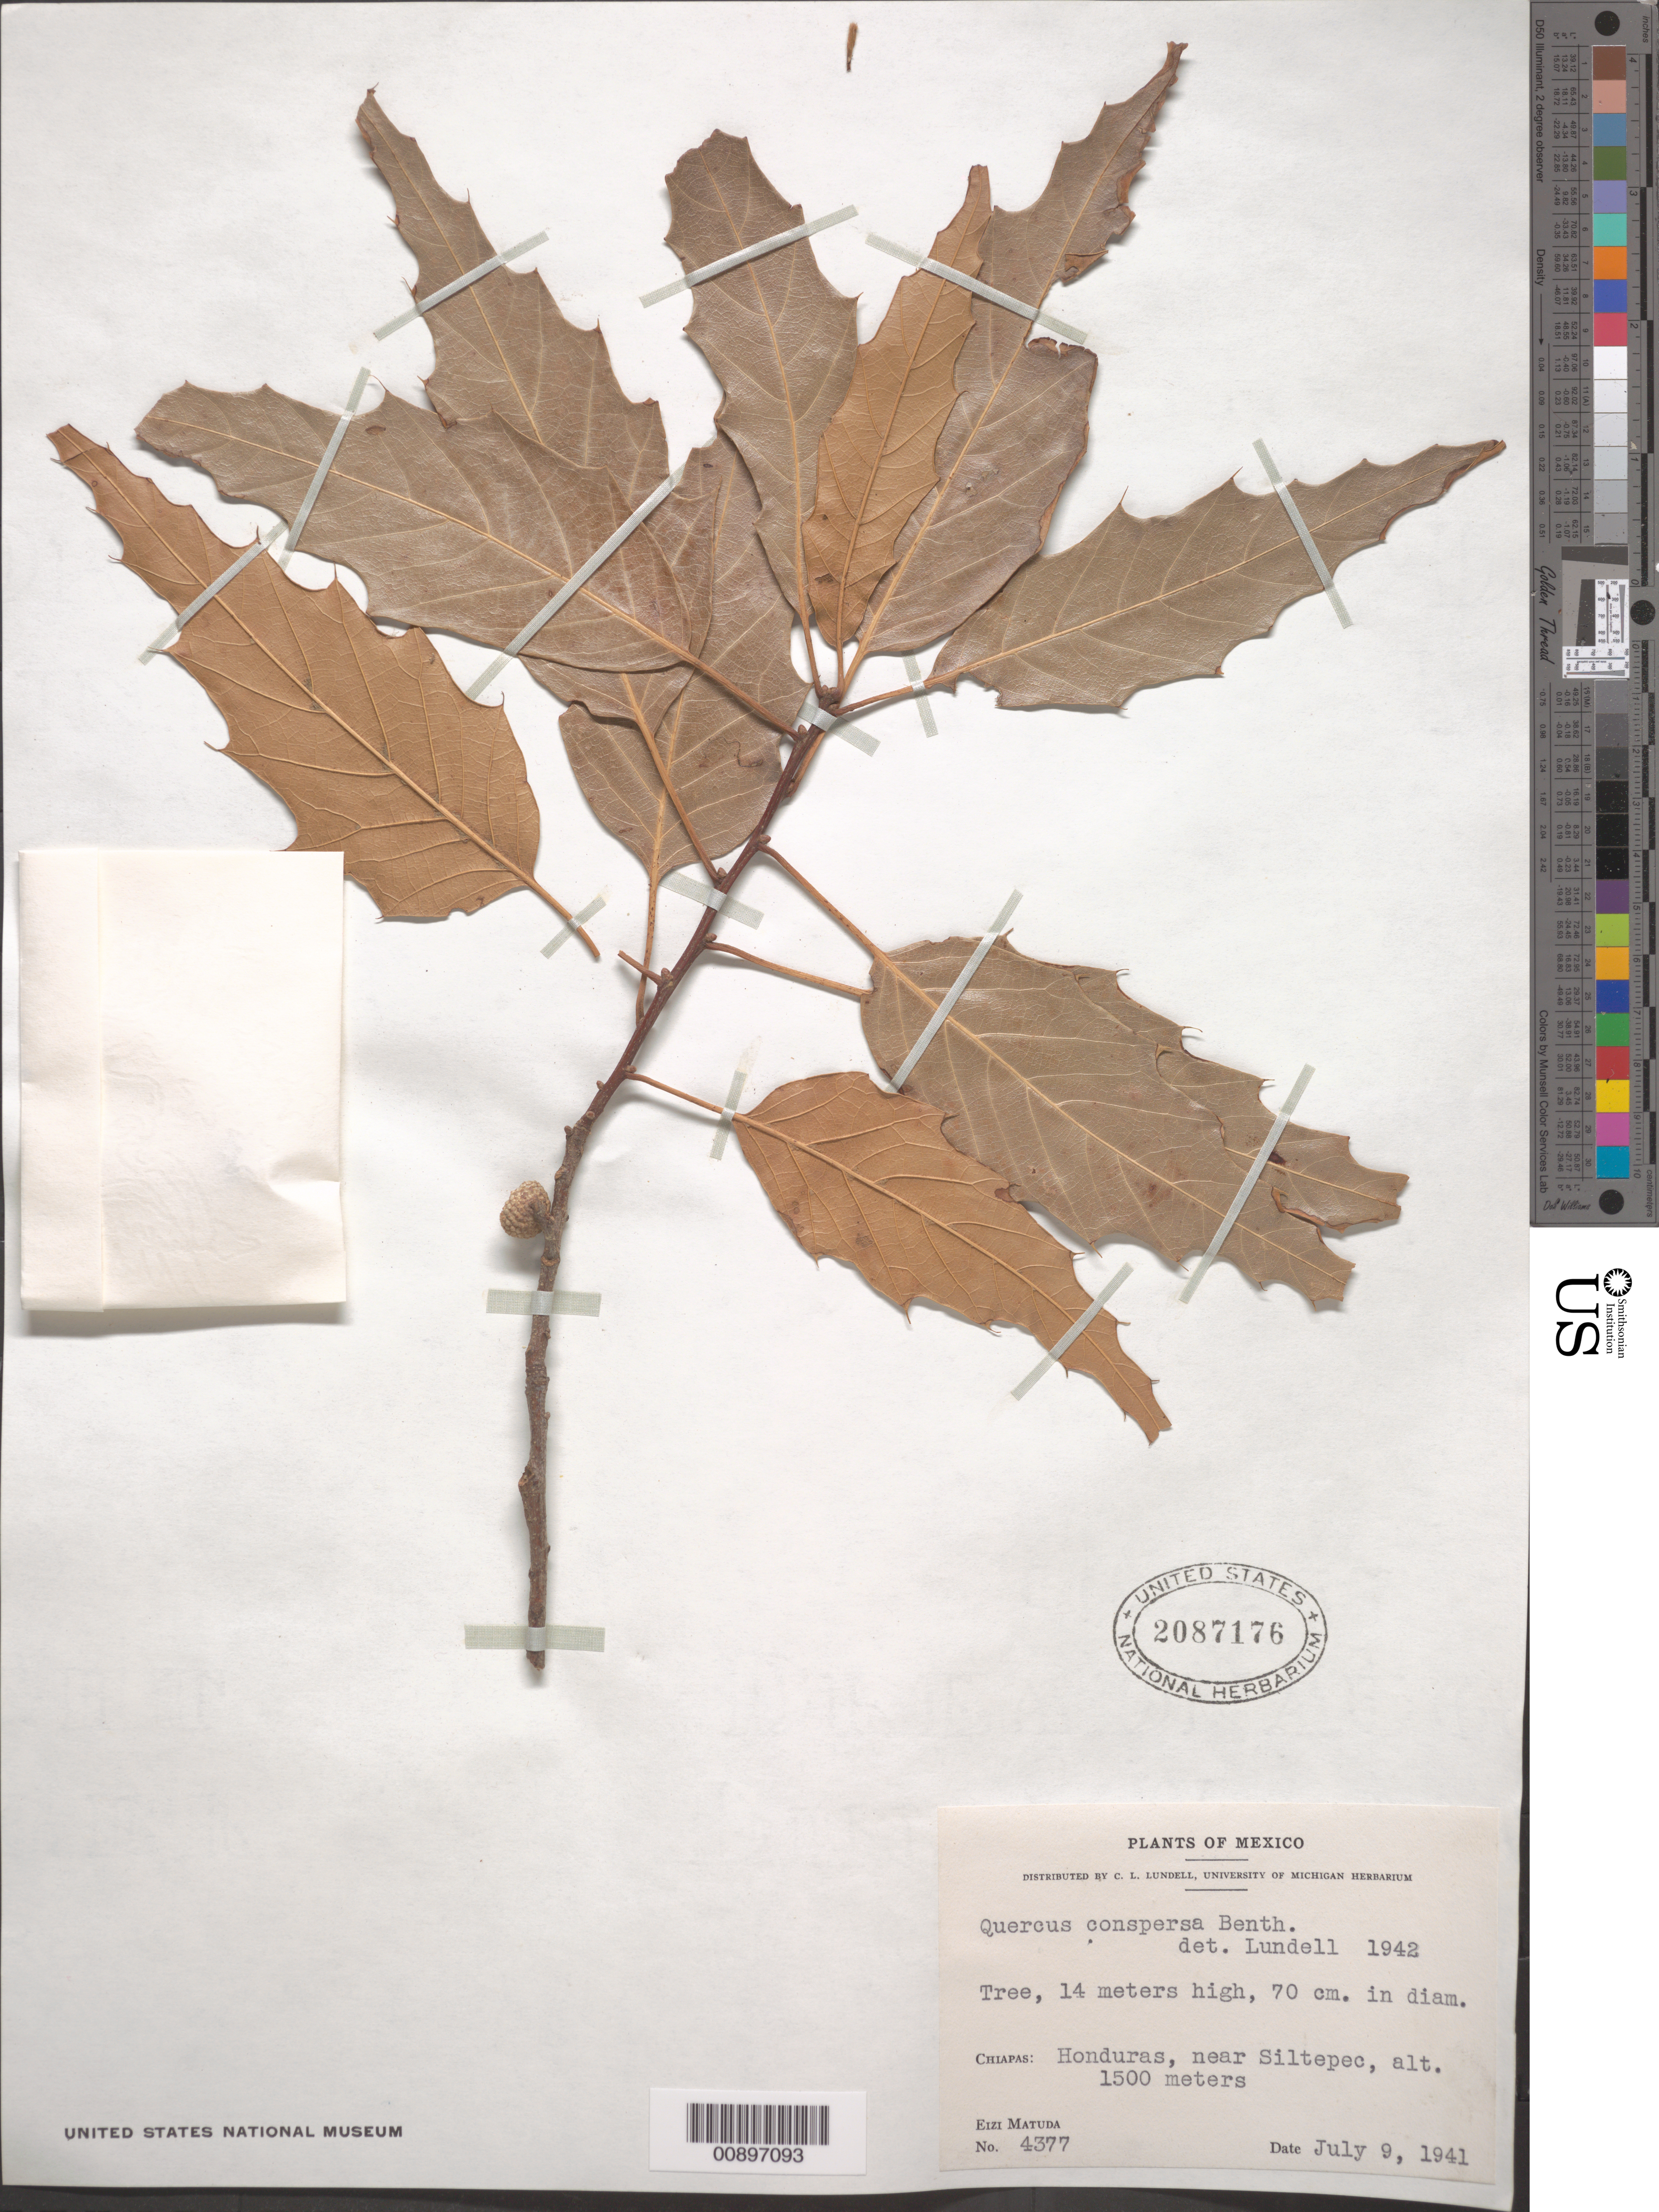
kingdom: Plantae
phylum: Tracheophyta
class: Magnoliopsida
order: Fagales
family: Fagaceae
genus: Quercus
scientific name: Quercus conspersa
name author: Benth.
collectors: E. Matuda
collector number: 4377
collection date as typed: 09 Jul 1941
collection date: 1941-07-09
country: Mexico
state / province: Chiapas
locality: Chiapas: Honduras, near Siltepec.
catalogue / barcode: US 2087176